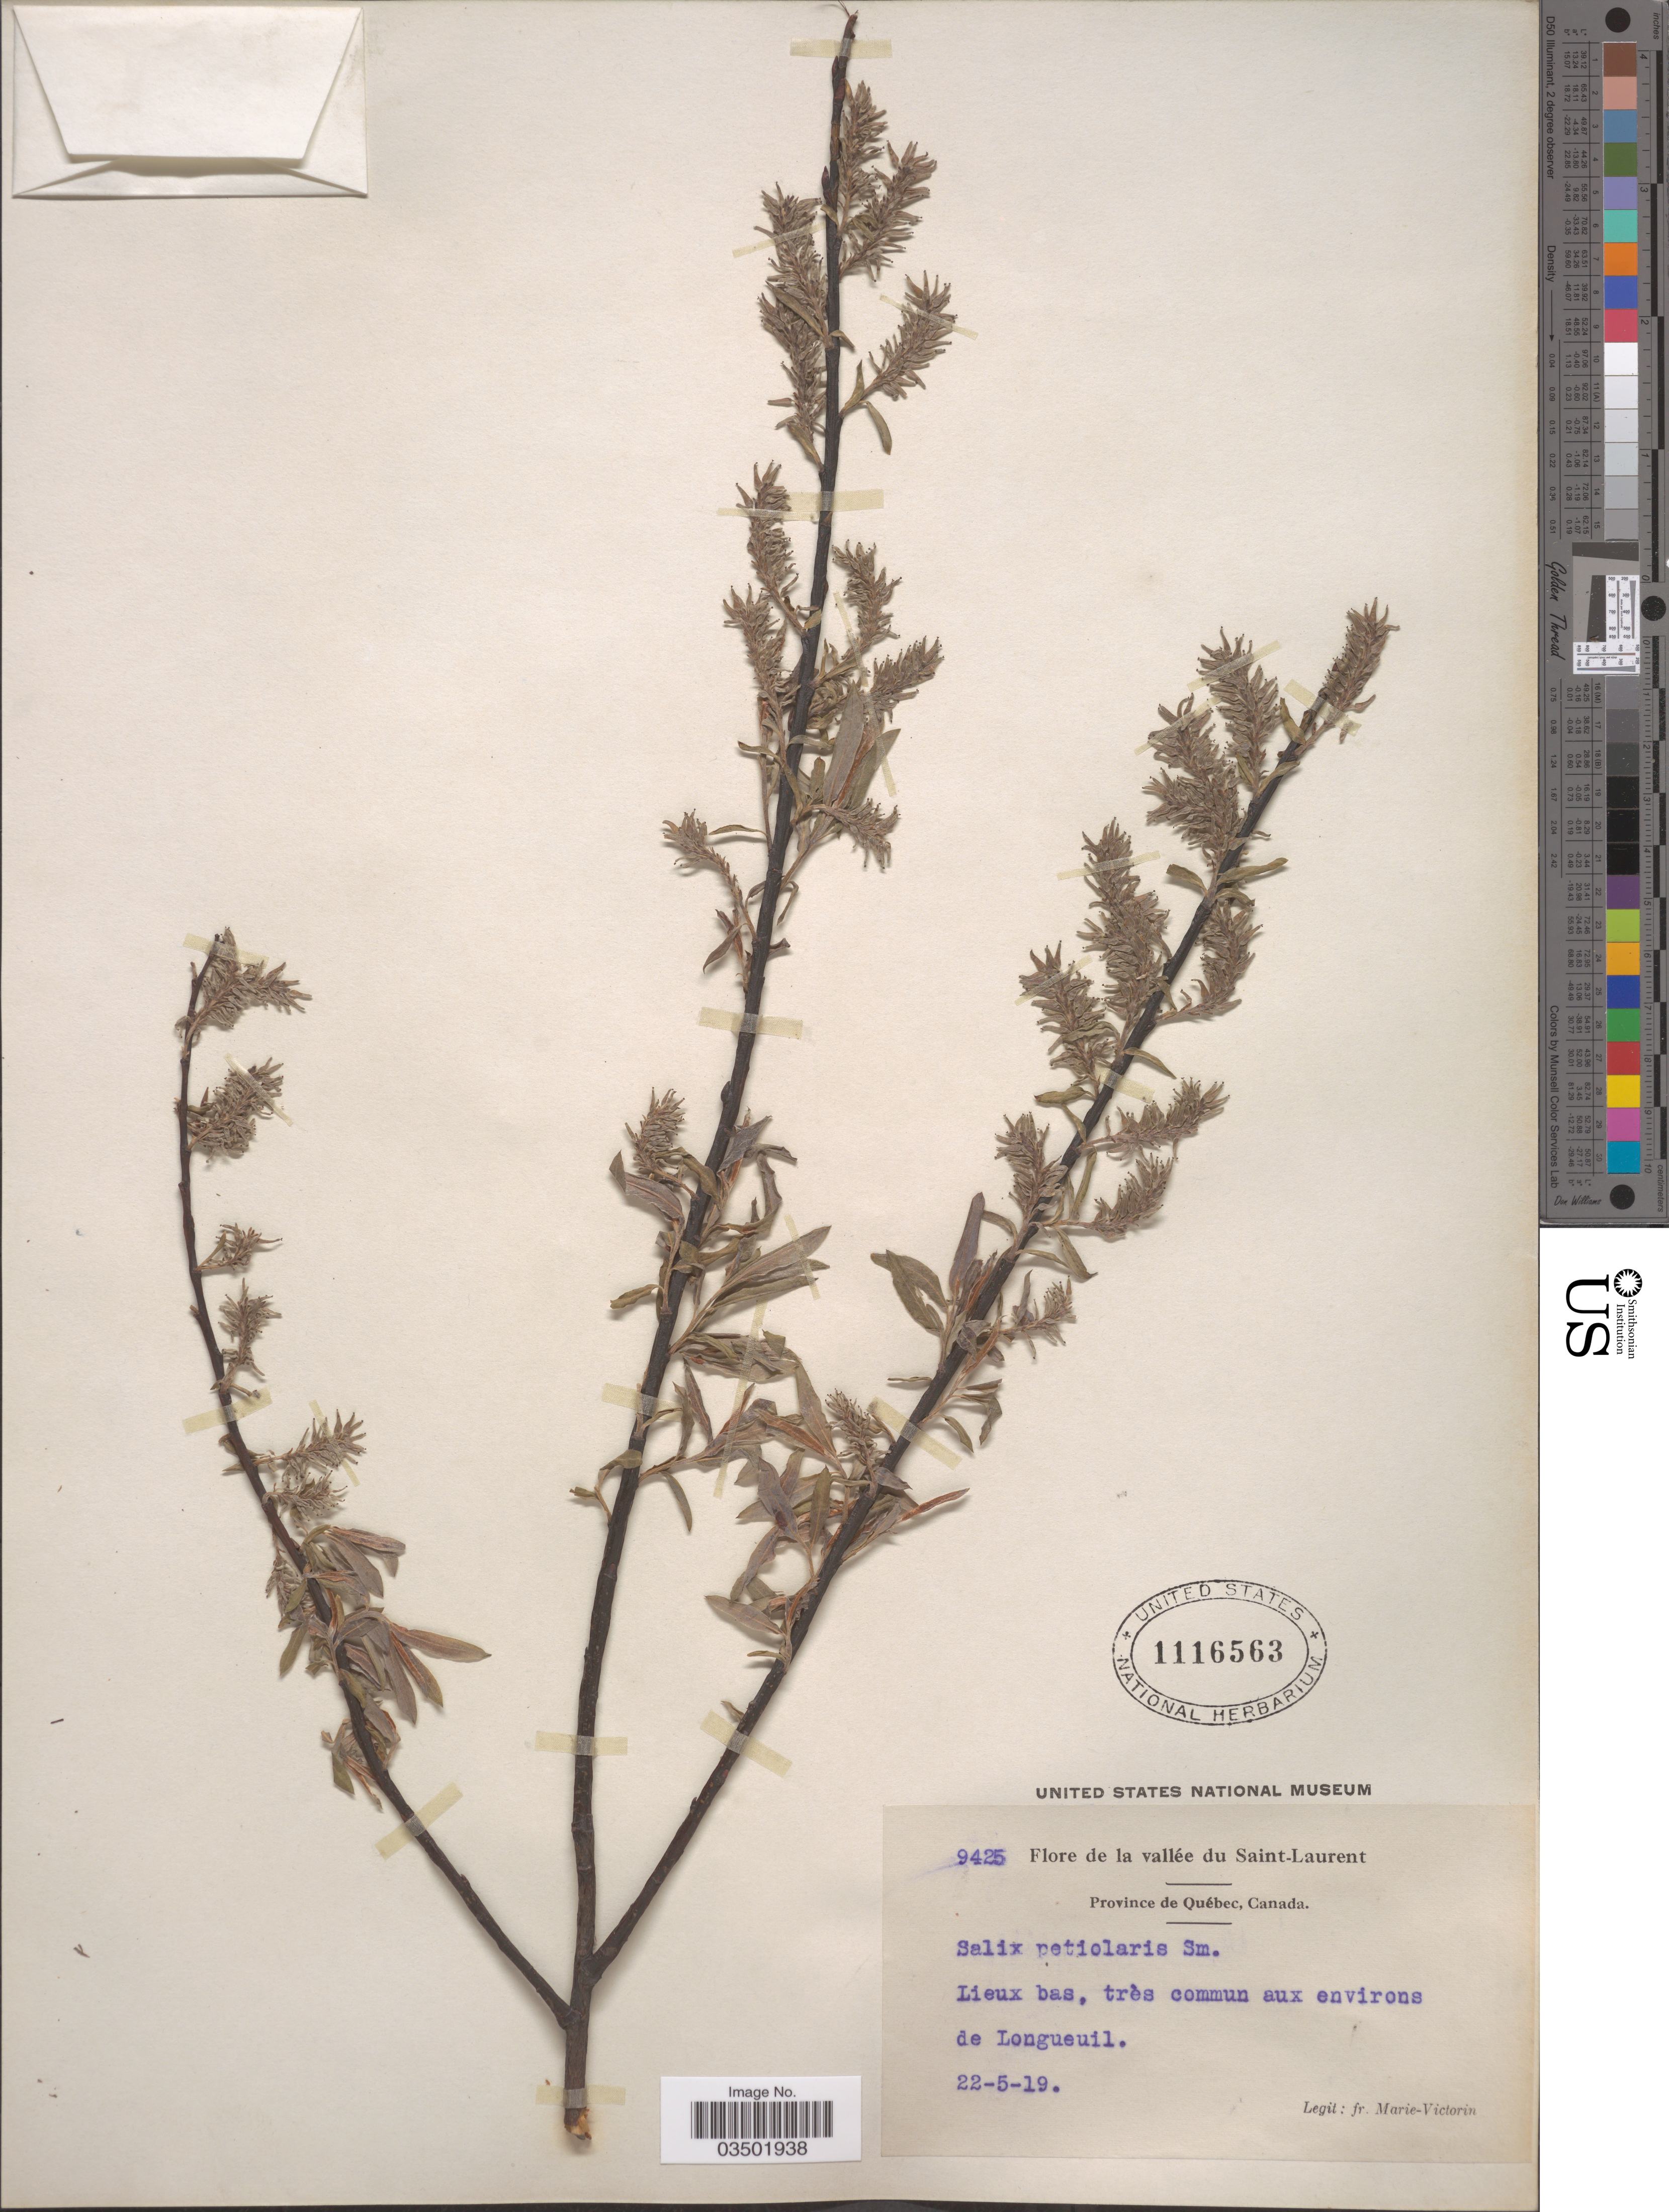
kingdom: Plantae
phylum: Tracheophyta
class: Magnoliopsida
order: Malpighiales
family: Salicaceae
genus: Salix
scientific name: Salix petiolaris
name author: Sm.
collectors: F. Marie-Victorin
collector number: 9425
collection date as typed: Transcribed d/m/y: 22/5/19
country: Canada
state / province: Quebec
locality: Vallée du Saint-Laurent. Lieux bas, très commun aux environs de Longueil.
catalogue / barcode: US 1116563